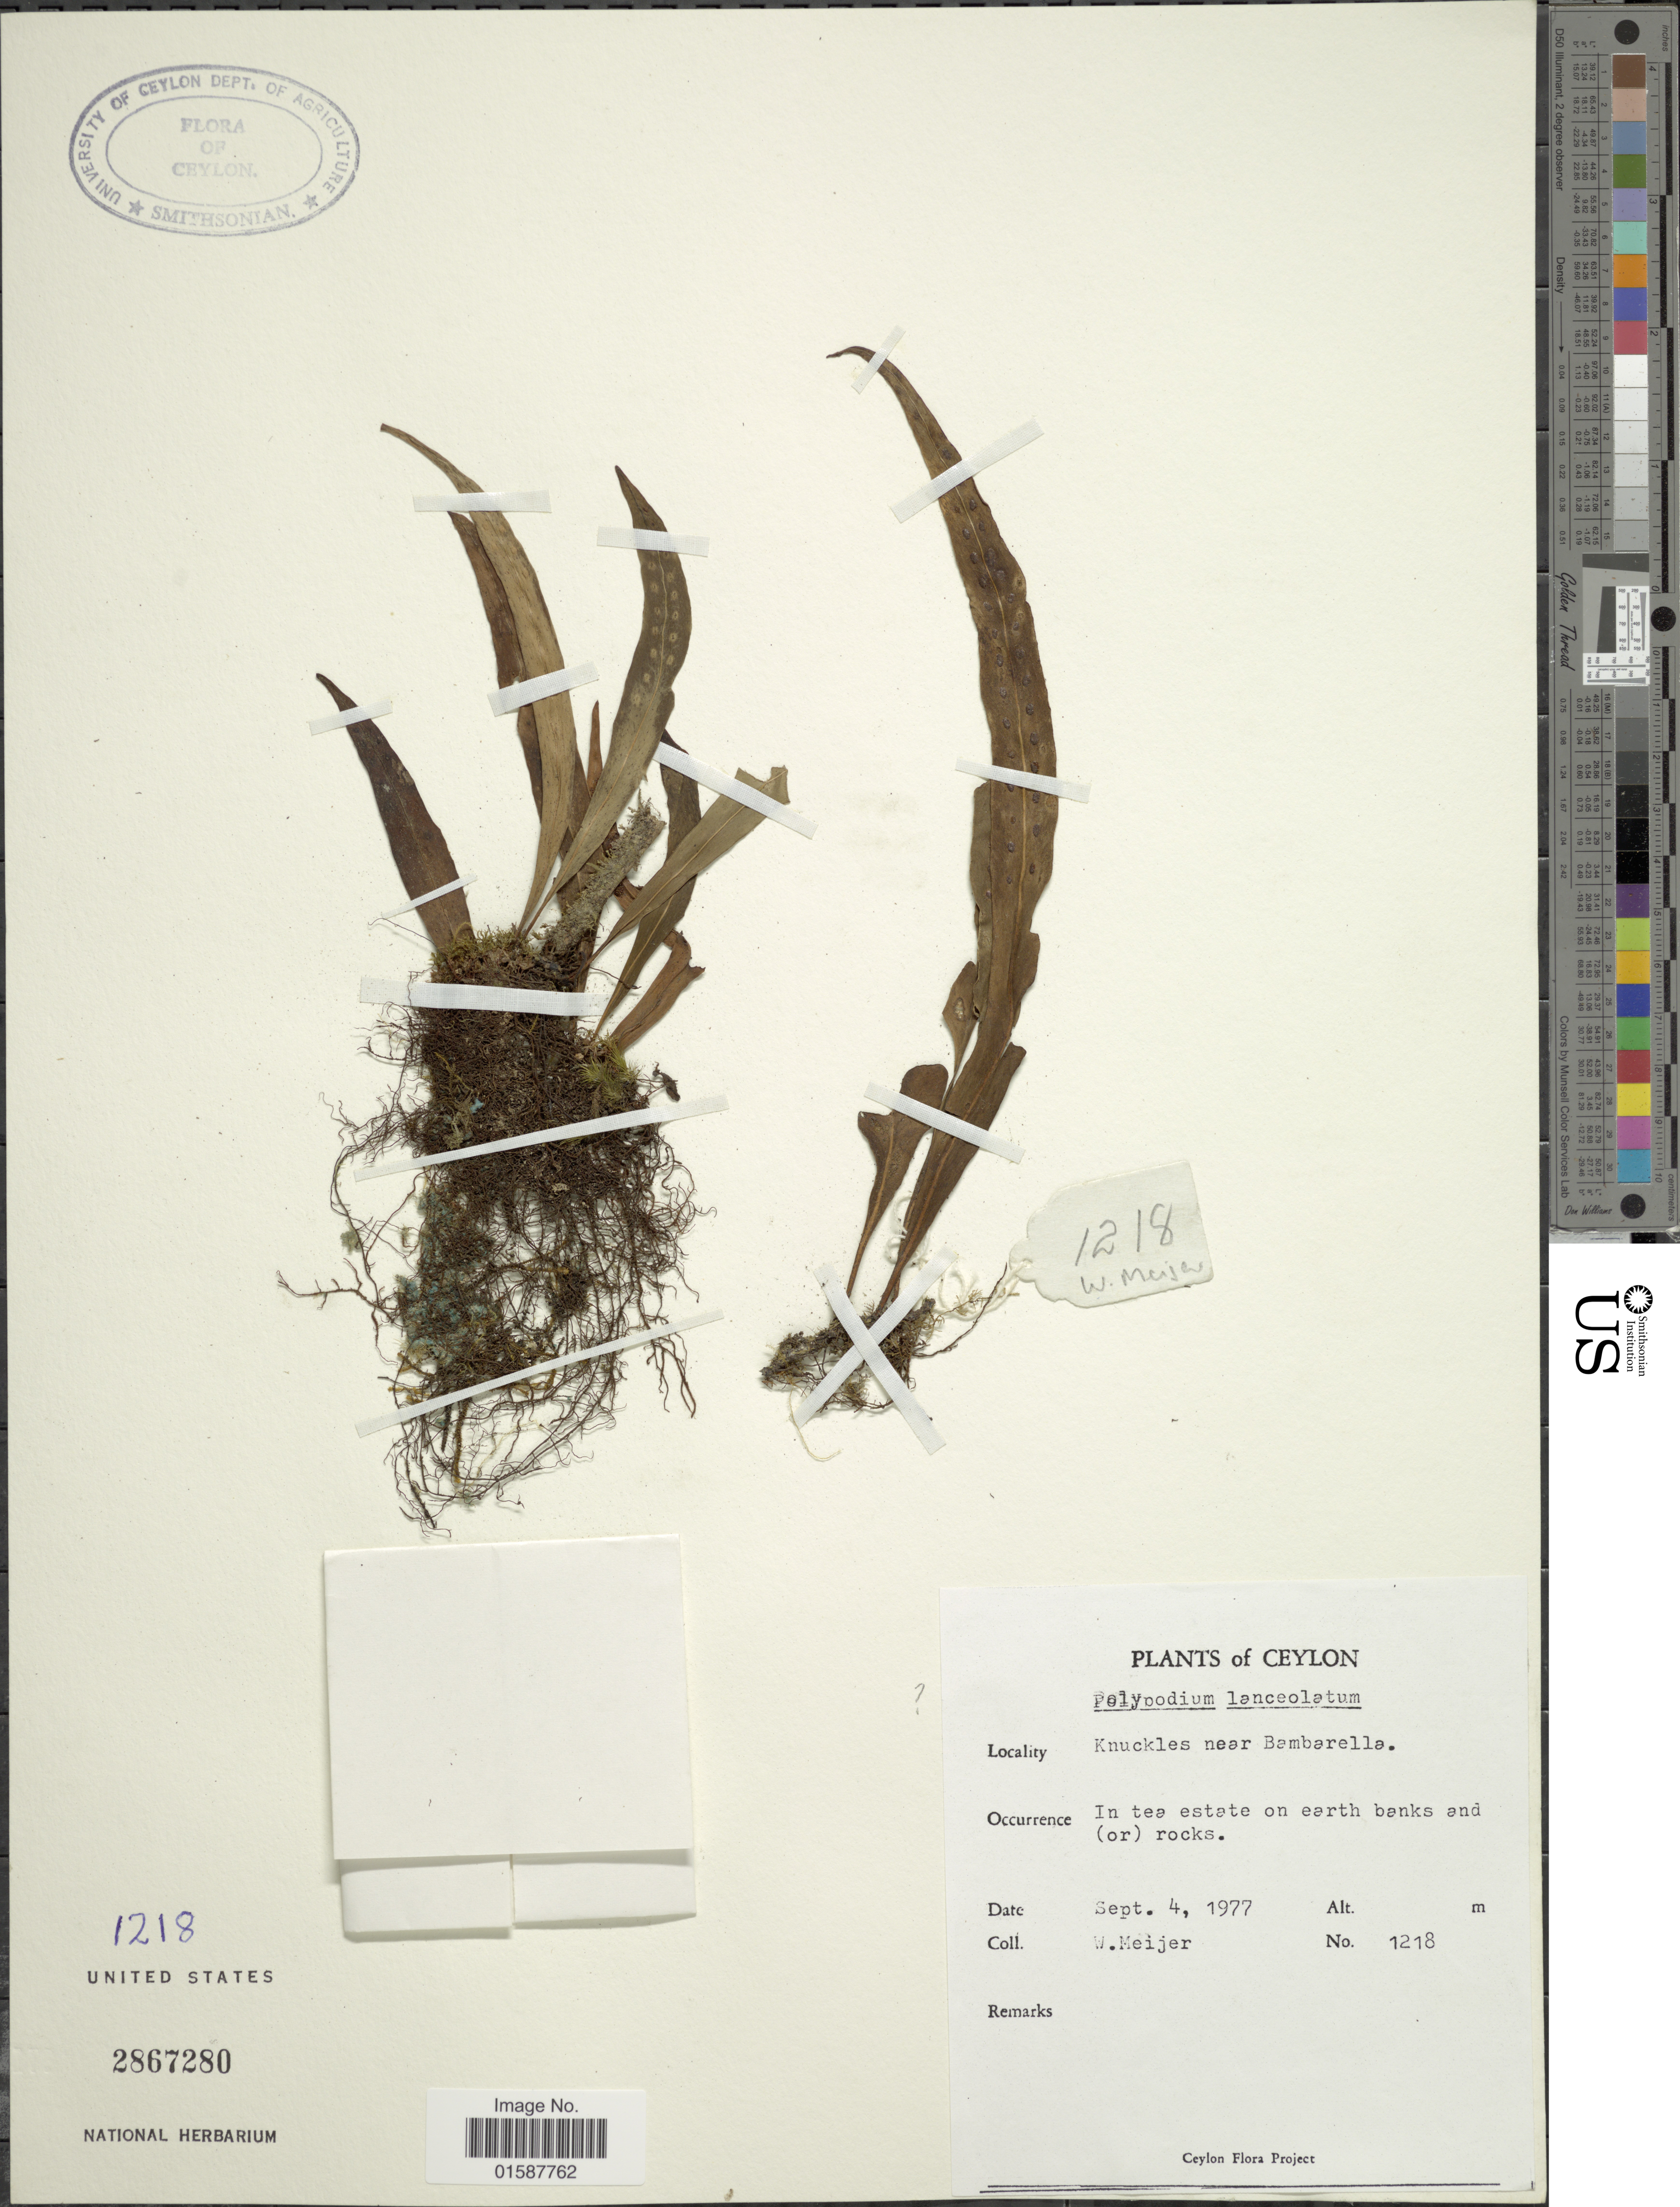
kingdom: Plantae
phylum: Tracheophyta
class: Polypodiopsida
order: Polypodiales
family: Polypodiaceae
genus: Lepisorus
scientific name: Lepisorus lanceolatum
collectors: W. Meijer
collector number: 1218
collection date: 1977-09-04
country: Sri Lanka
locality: Ceylon, knuckles near Bambarella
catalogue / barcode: US 2867280